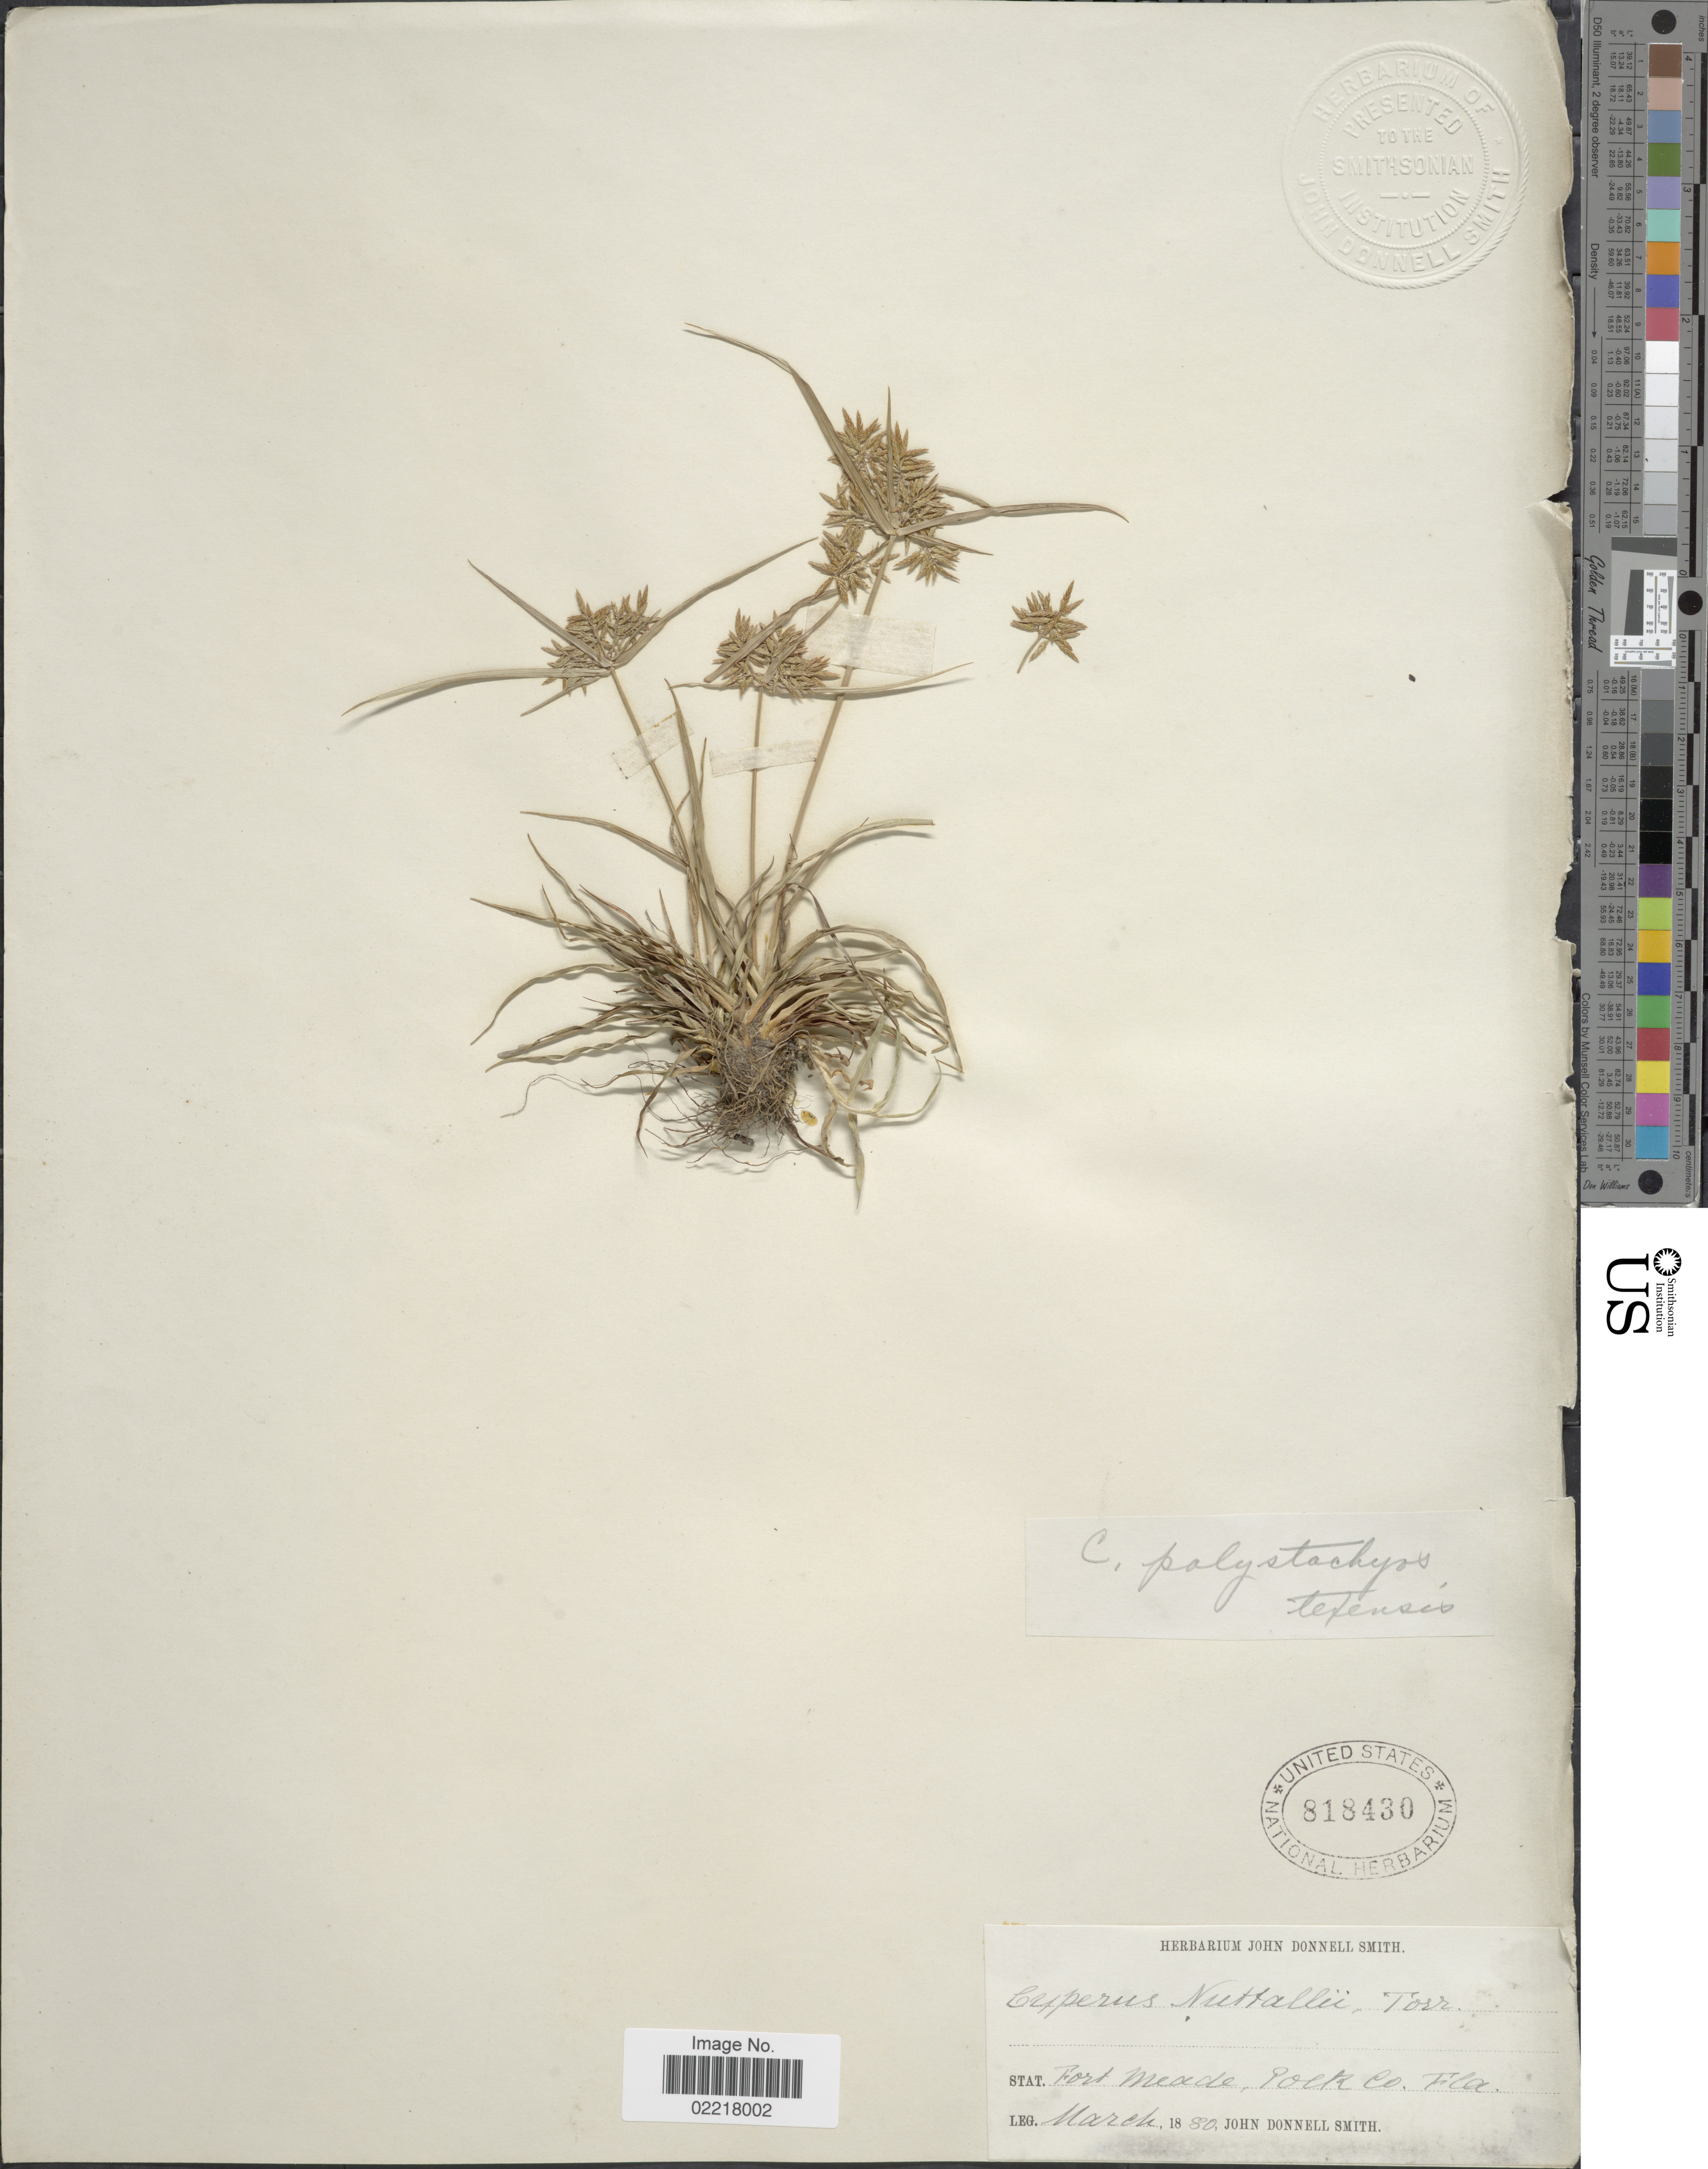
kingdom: Plantae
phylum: Tracheophyta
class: Liliopsida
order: Poales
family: Cyperaceae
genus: Cyperus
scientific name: Cyperus polystachyos var. texensis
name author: (Torr.) Fernald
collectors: J. Donnell Smith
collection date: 1880-03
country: United States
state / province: Florida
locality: Fort Meade, Polk Co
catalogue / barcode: US 818430